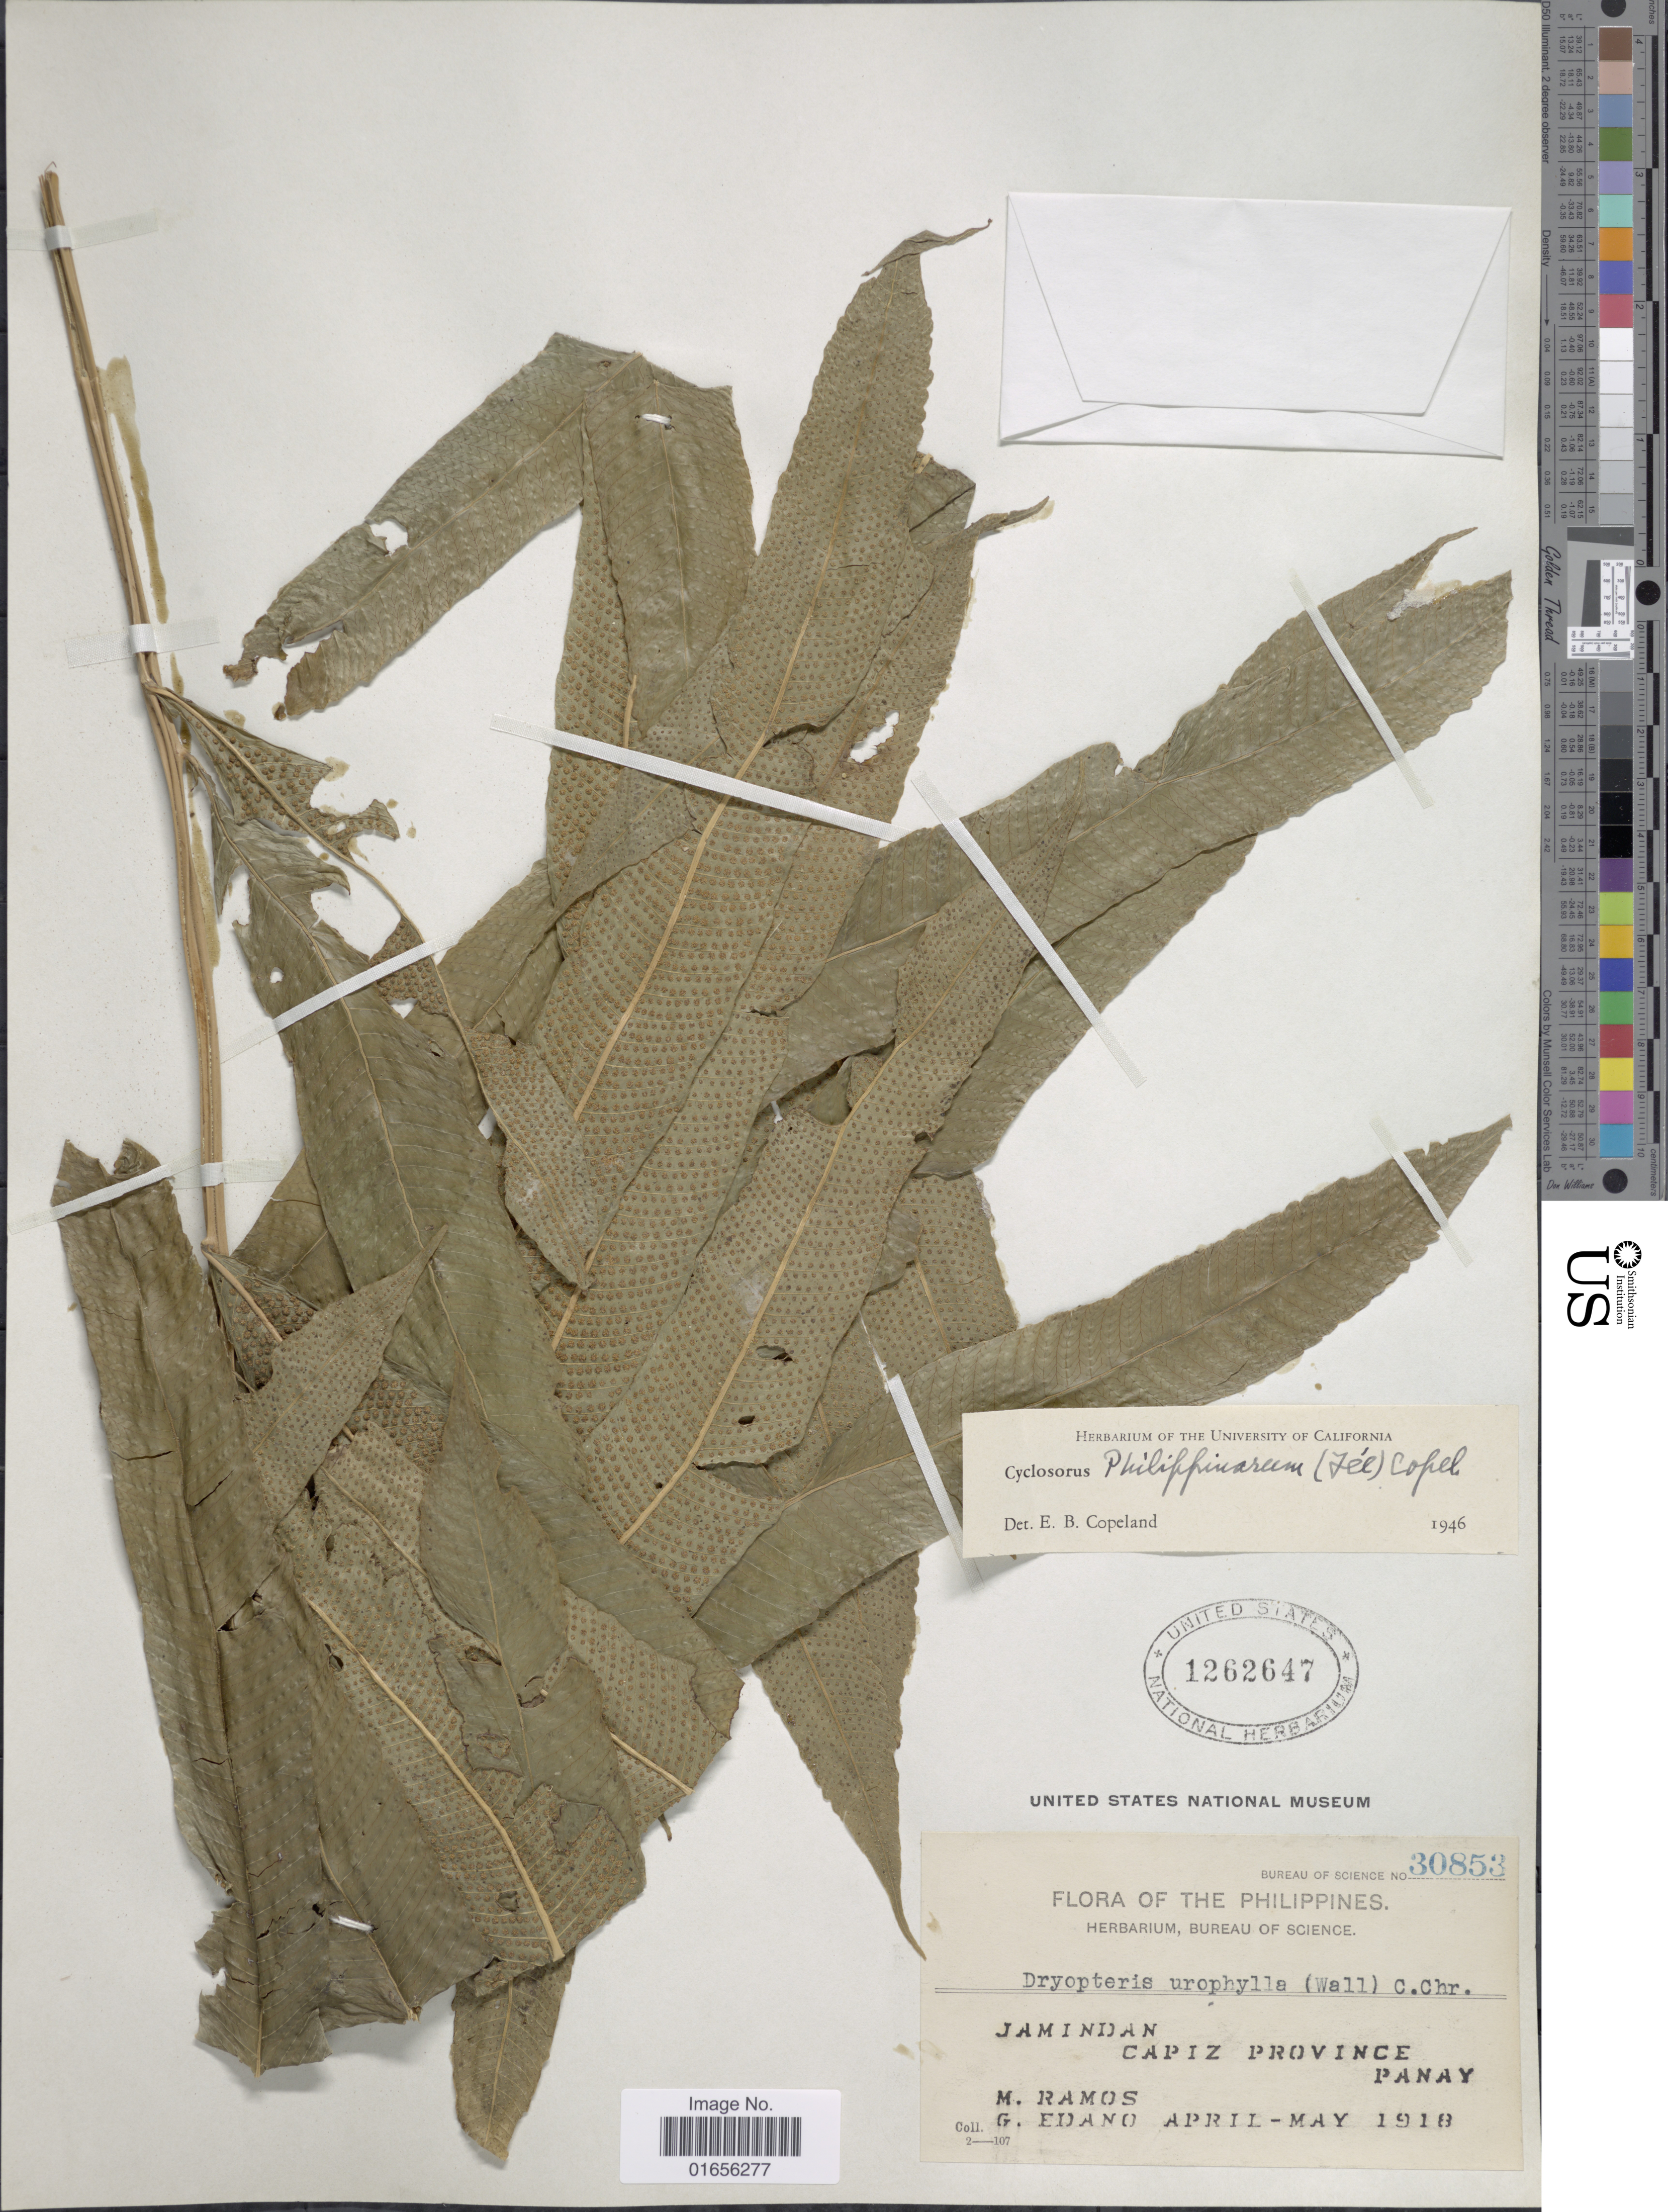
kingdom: Plantae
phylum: Tracheophyta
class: Polypodiopsida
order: Polypodiales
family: Thelypteridaceae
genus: Pronephrium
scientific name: Pronephrium philippinarum comb. ined.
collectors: M. Ramos & G. Edaño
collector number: Bureau of Science 30853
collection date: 1918-04/1918-05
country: Philippines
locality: The Philippines, Jamindan, Capiz Province, Panay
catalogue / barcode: US 1262647